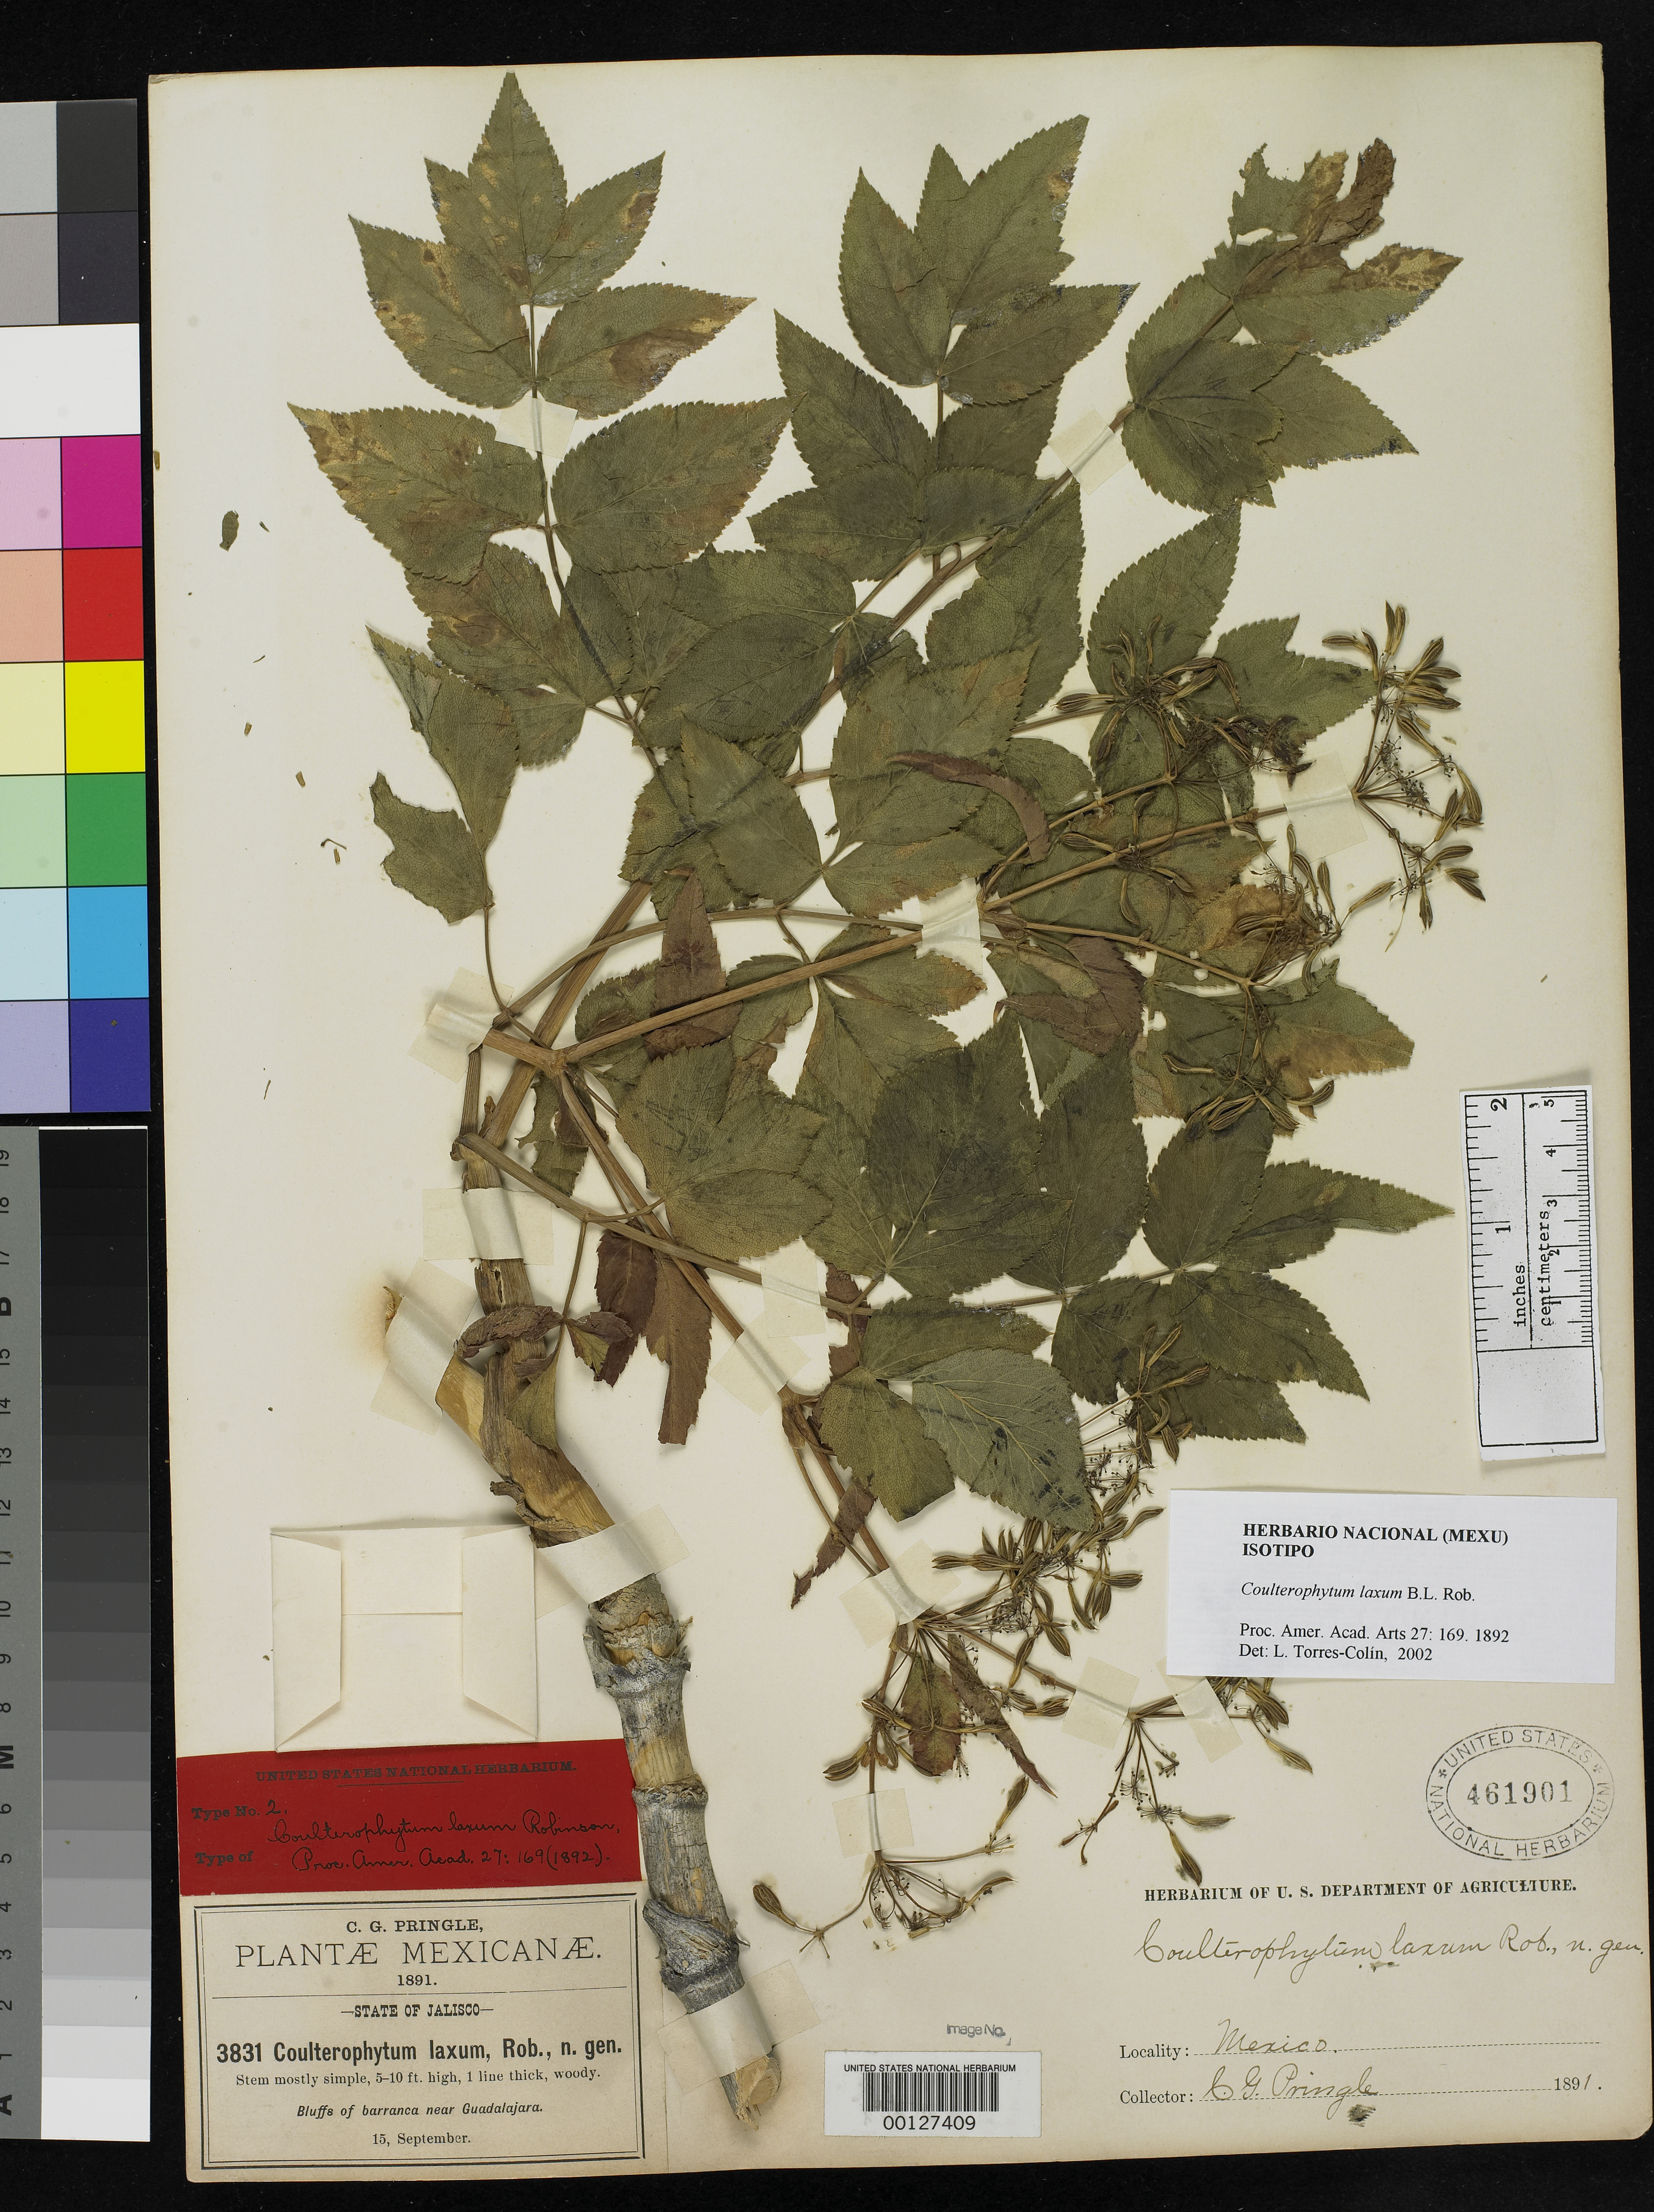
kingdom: Plantae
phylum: Tracheophyta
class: Magnoliopsida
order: Apiales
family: Apiaceae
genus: Coulterophytum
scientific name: Coulterophytum laxum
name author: B.L. Rob.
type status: Isotype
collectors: C. G. Pringle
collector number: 3831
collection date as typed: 15 Sep 1891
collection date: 1891-09-15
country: Mexico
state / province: Jalisco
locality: Barranca near Guadalajara.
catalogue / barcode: US 461901